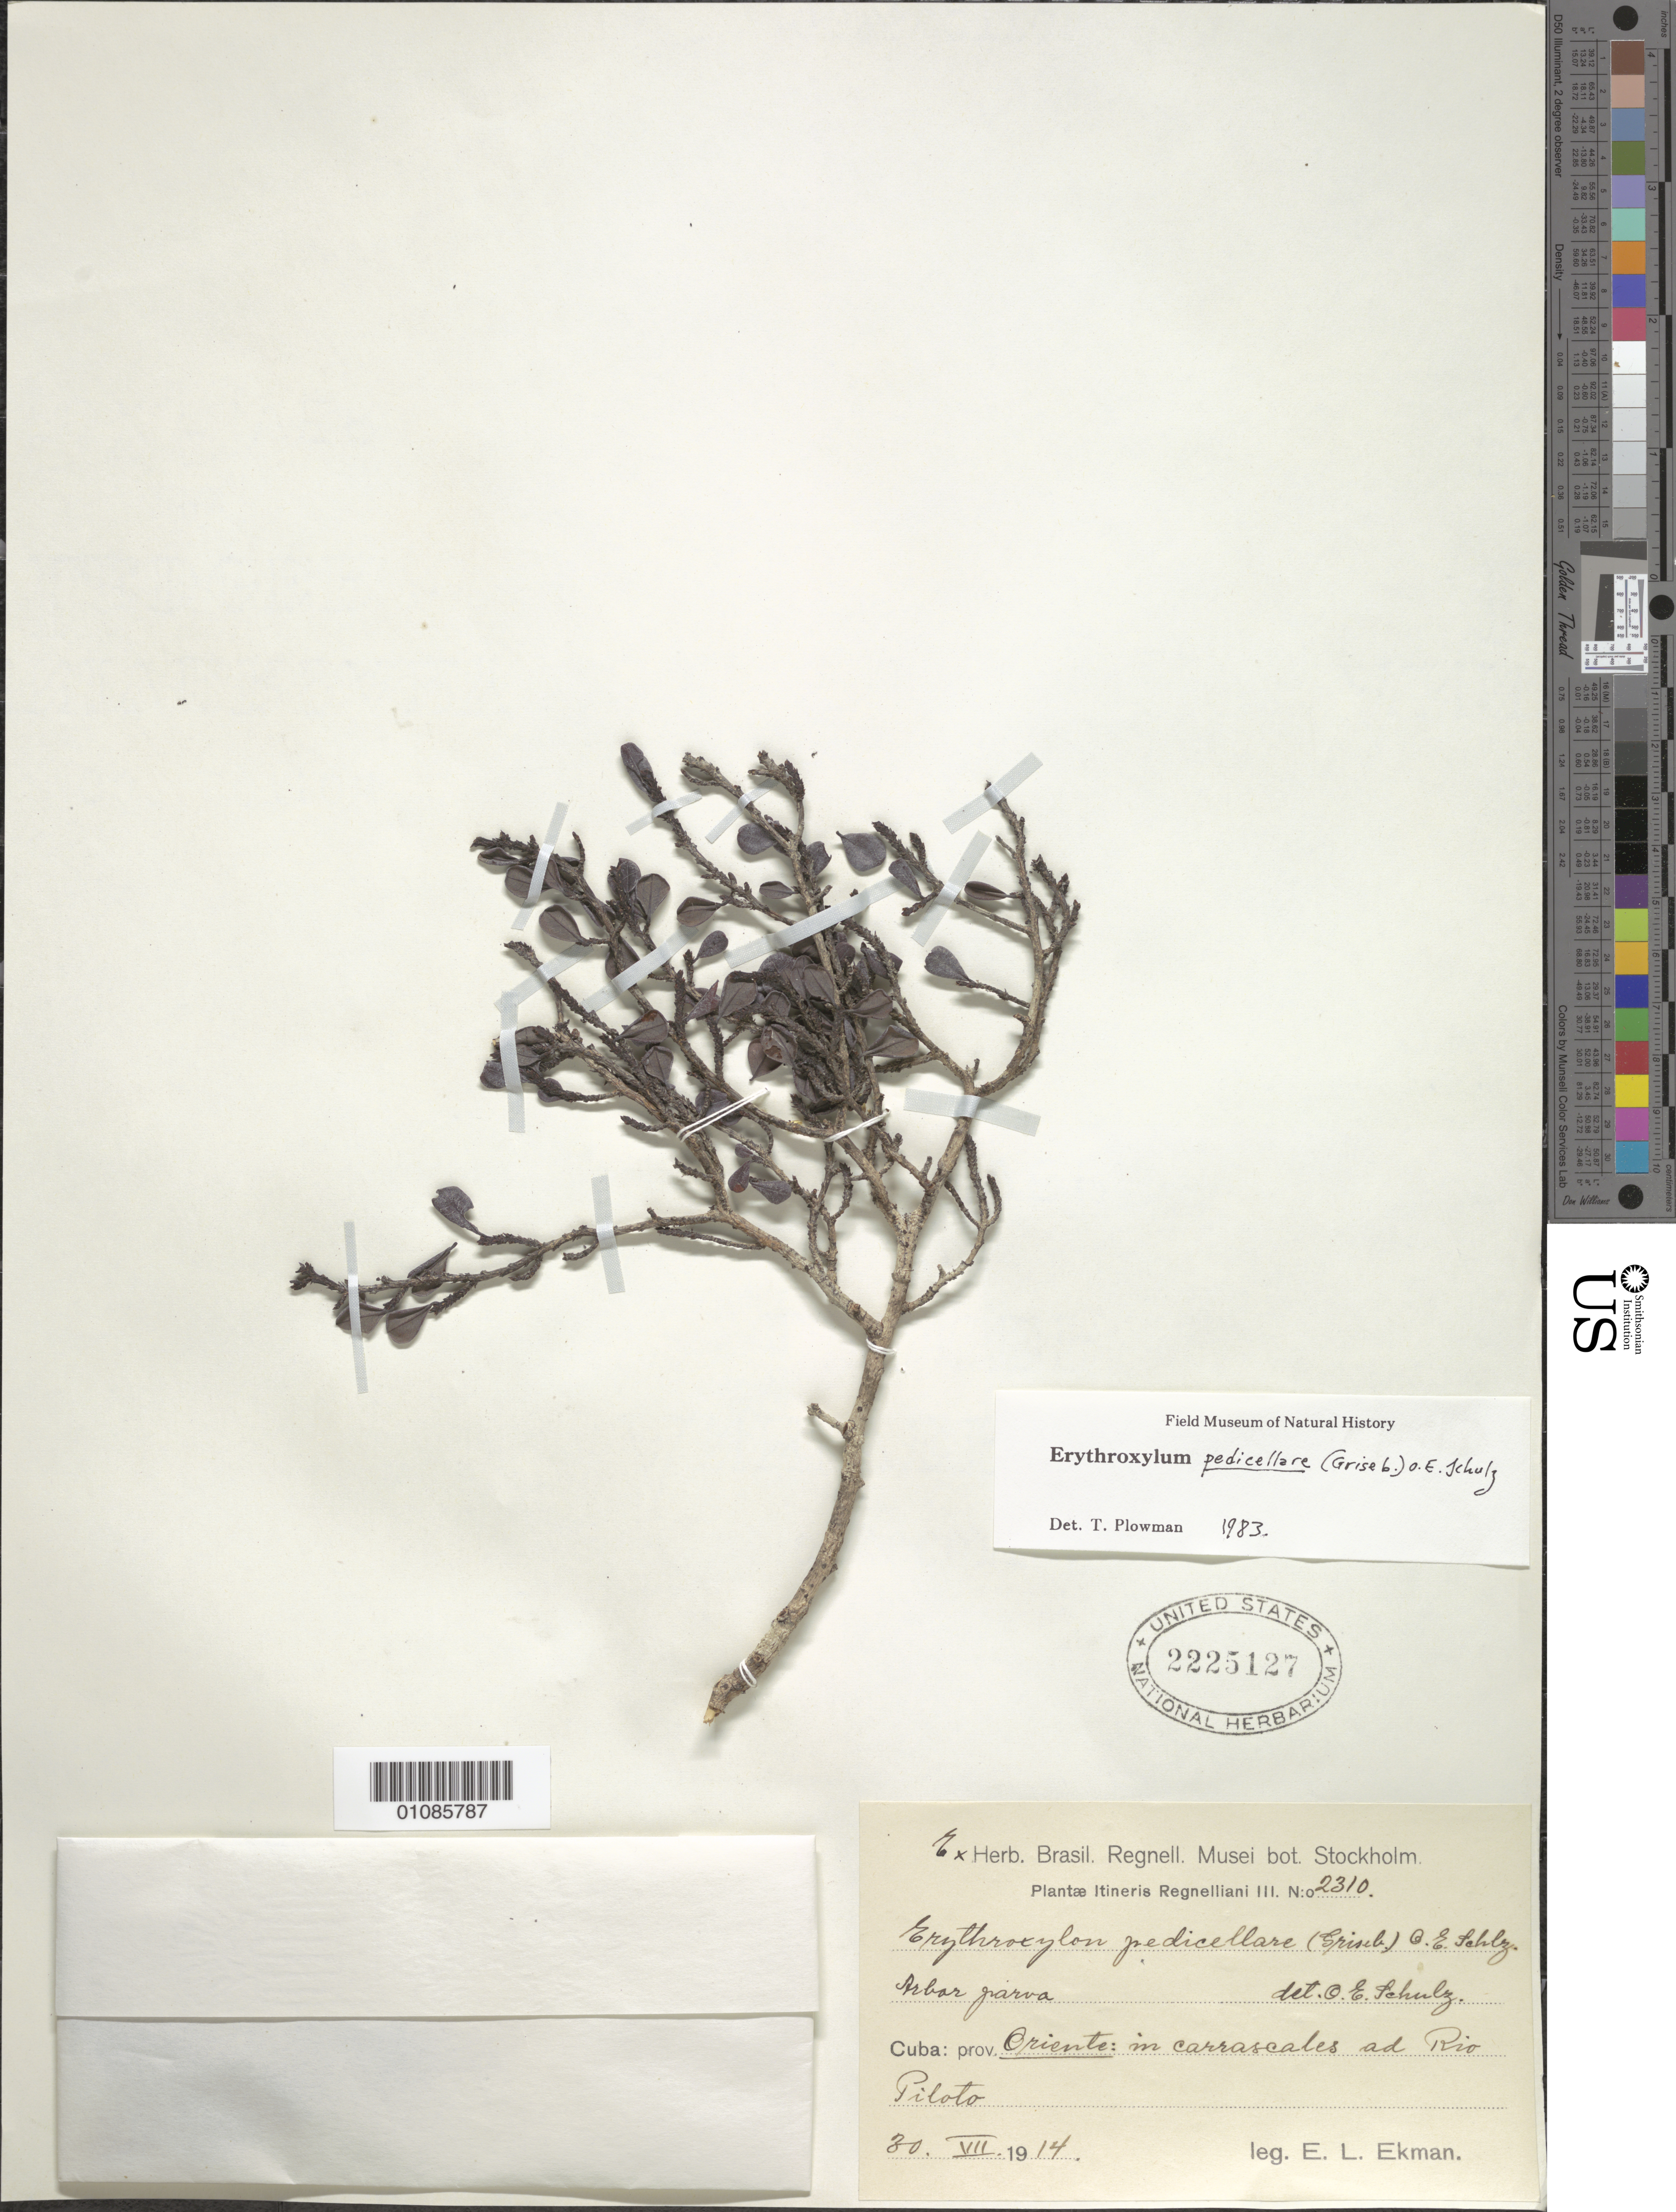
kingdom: Plantae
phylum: Tracheophyta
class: Magnoliopsida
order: Malpighiales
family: Erythroxylaceae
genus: Erythroxylum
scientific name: Erythroxylum pedicellare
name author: (Griseb.) O.E. Schulz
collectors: E. L. Ekman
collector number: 2310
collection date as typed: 30 Aug 1914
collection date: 1914-08-30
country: Cuba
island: Cuba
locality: Oriente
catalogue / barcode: US 2225127